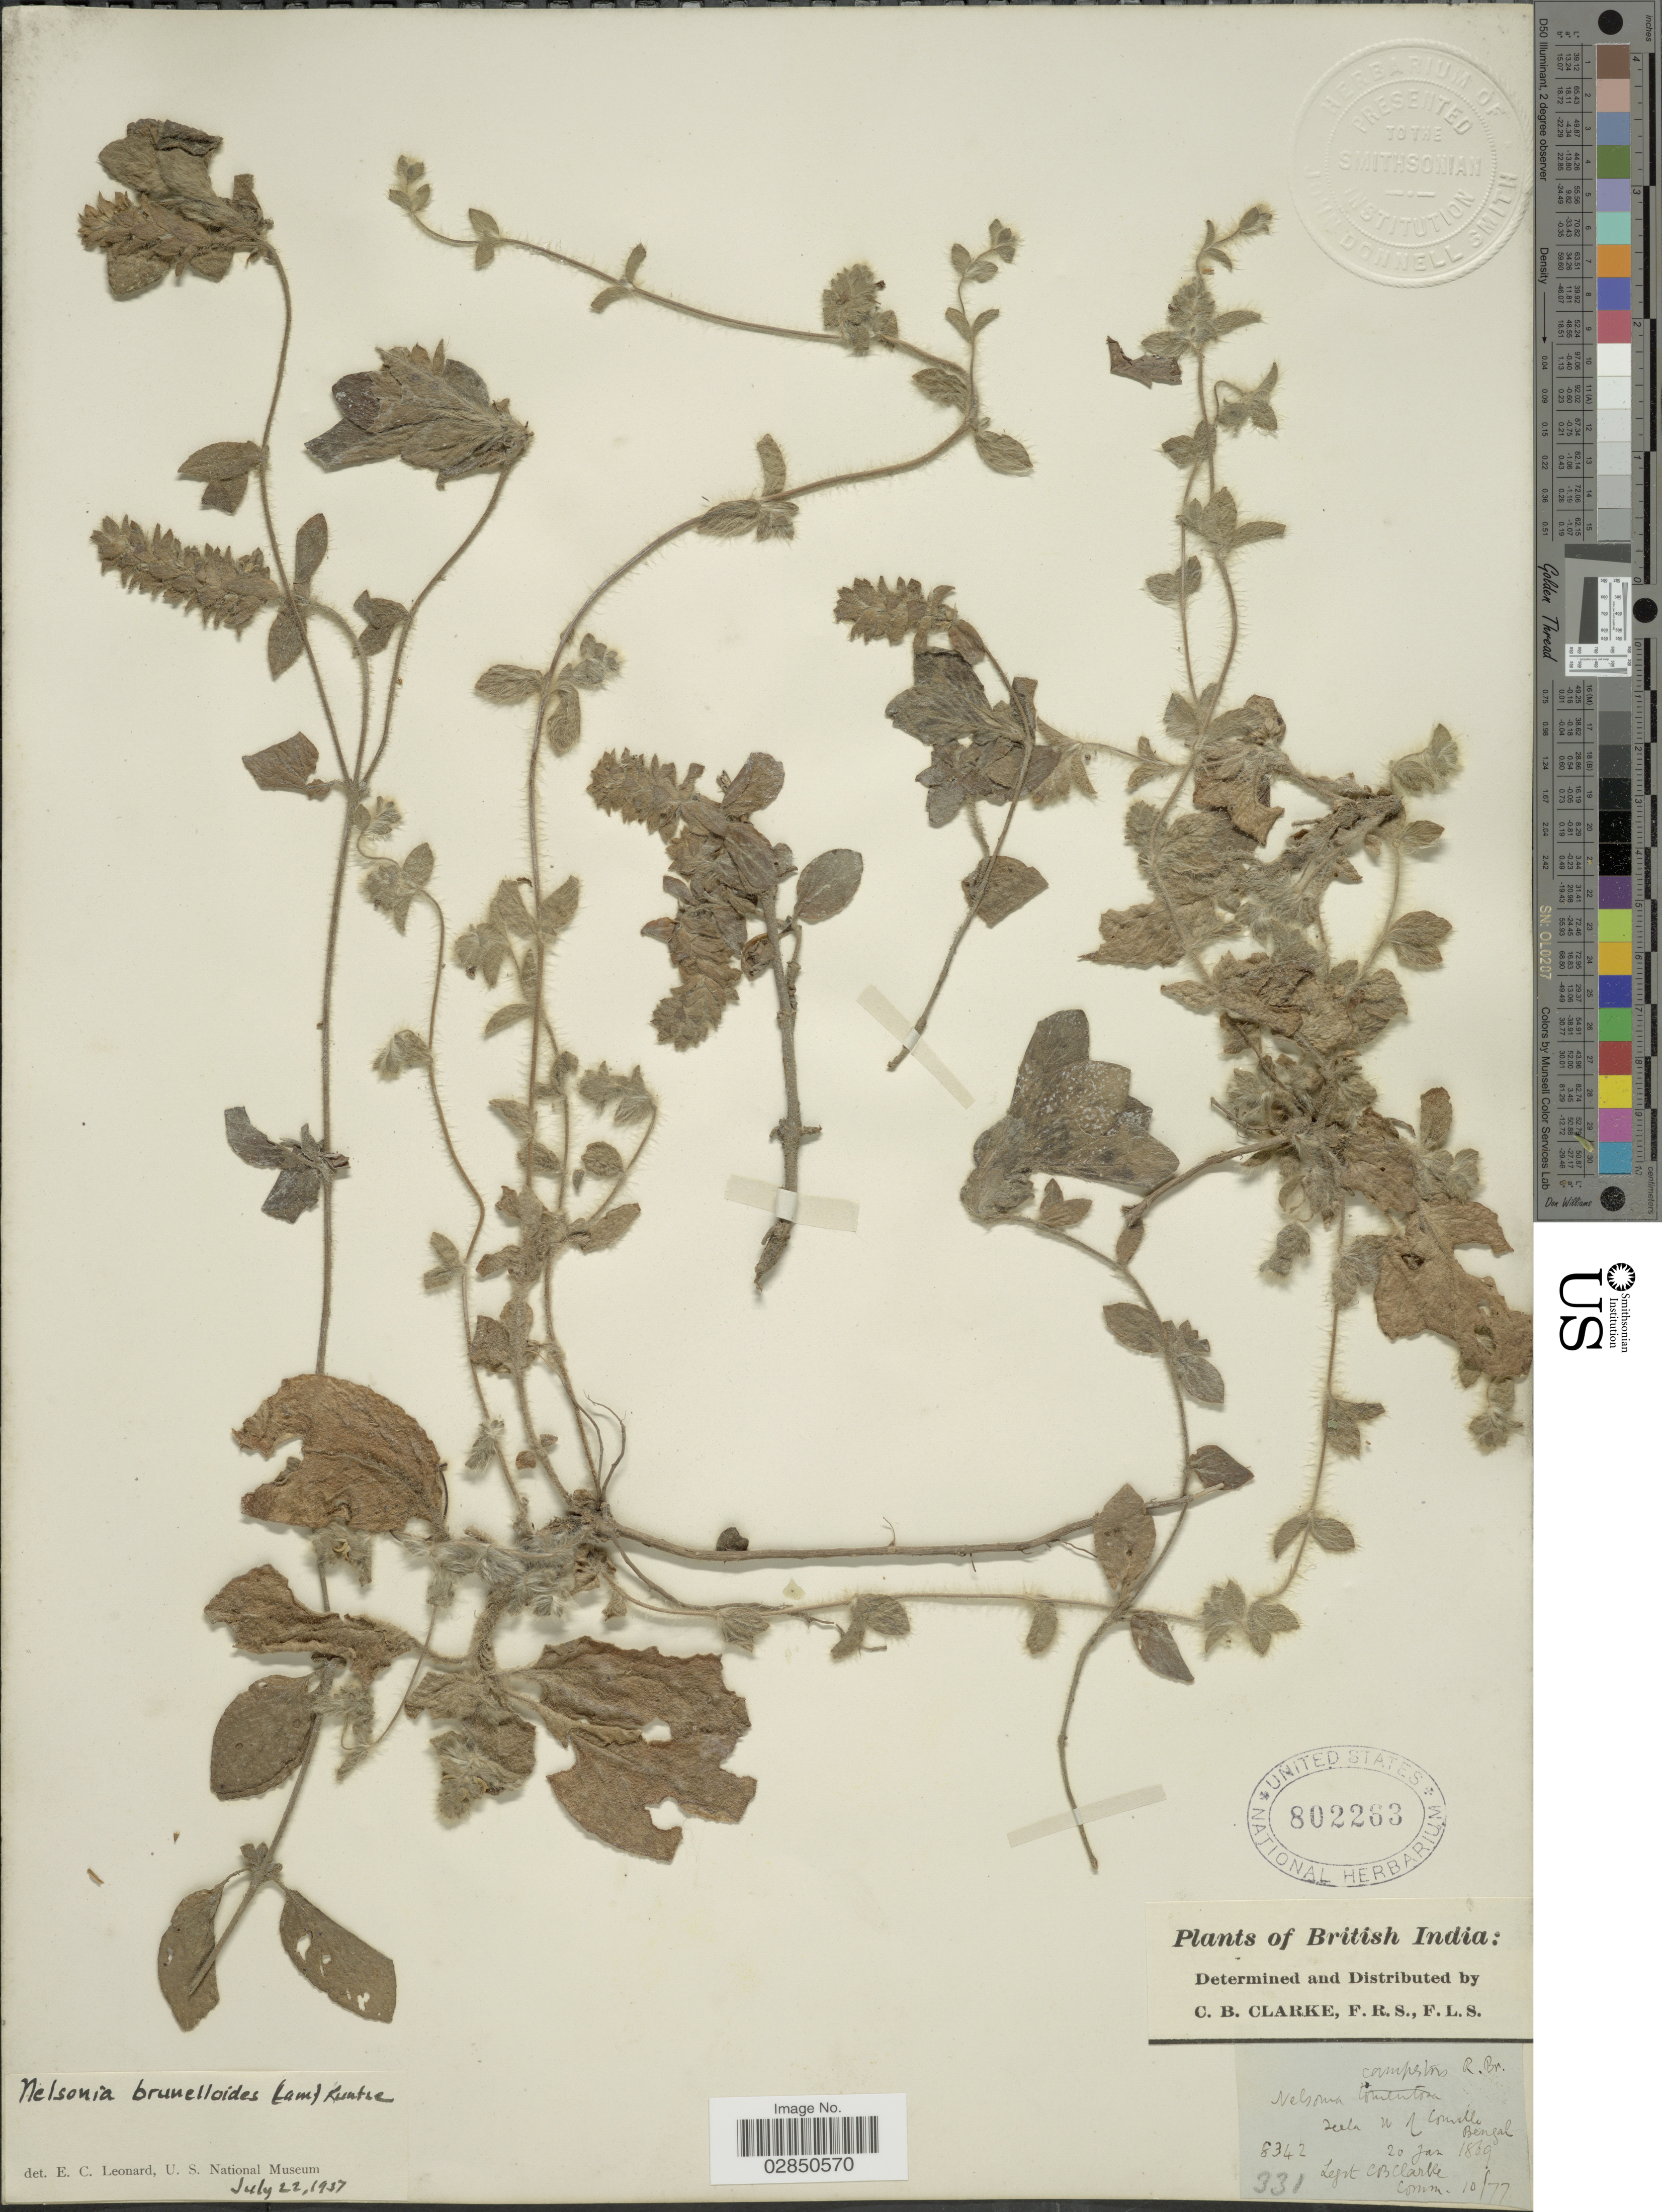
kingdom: Plantae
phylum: Tracheophyta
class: Magnoliopsida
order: Lamiales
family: Acanthaceae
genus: Nelsonia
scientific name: Nelsonia brunelloides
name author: (Lam.) Kuntze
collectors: C. B. Clarke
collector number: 8342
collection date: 1869-01-20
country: India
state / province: Madhya Pradesh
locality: British India, Jeela N of Comille, Bengal.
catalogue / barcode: US 802263